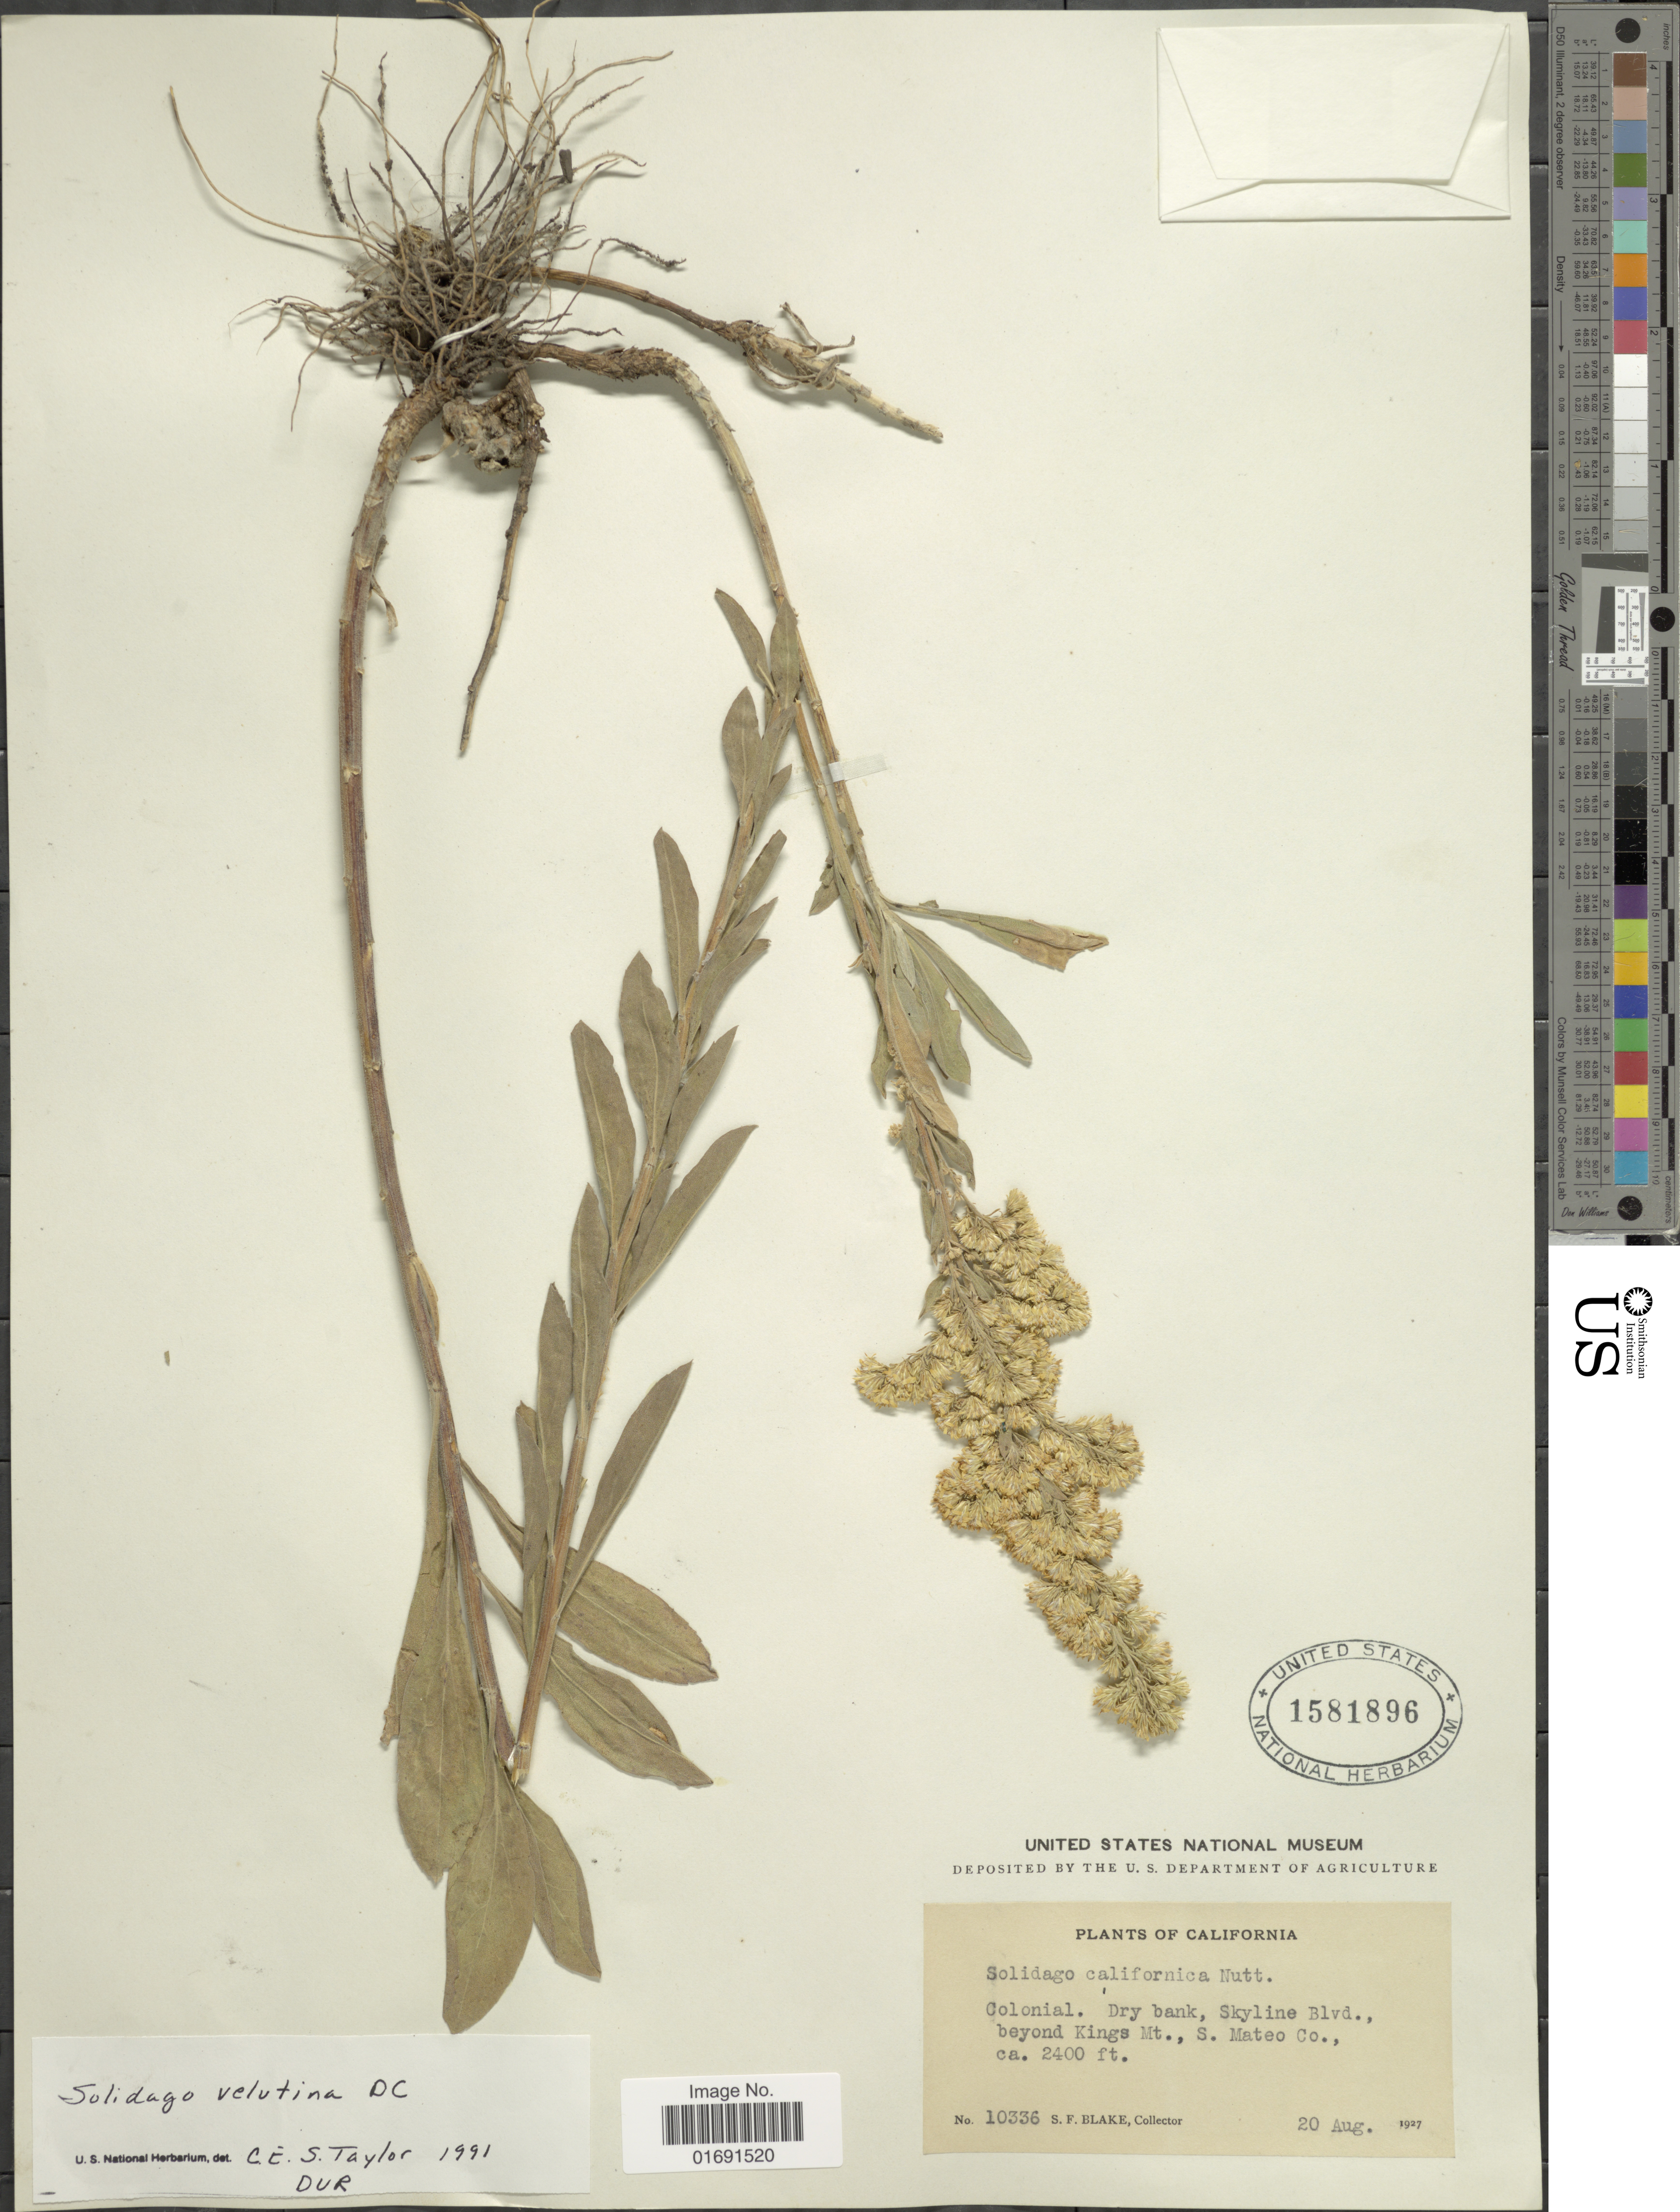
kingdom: Plantae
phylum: Tracheophyta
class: Magnoliopsida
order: Asterales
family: Asteraceae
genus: Solidago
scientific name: Solidago velutina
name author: DC.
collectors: S. Blake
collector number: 10336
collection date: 1927-08-20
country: United States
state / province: California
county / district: San Mateo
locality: Colonial, Dry bank, Skyline Blvd., beyond Kings Mt., S. Mateo Co.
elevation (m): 732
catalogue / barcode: US 1581896